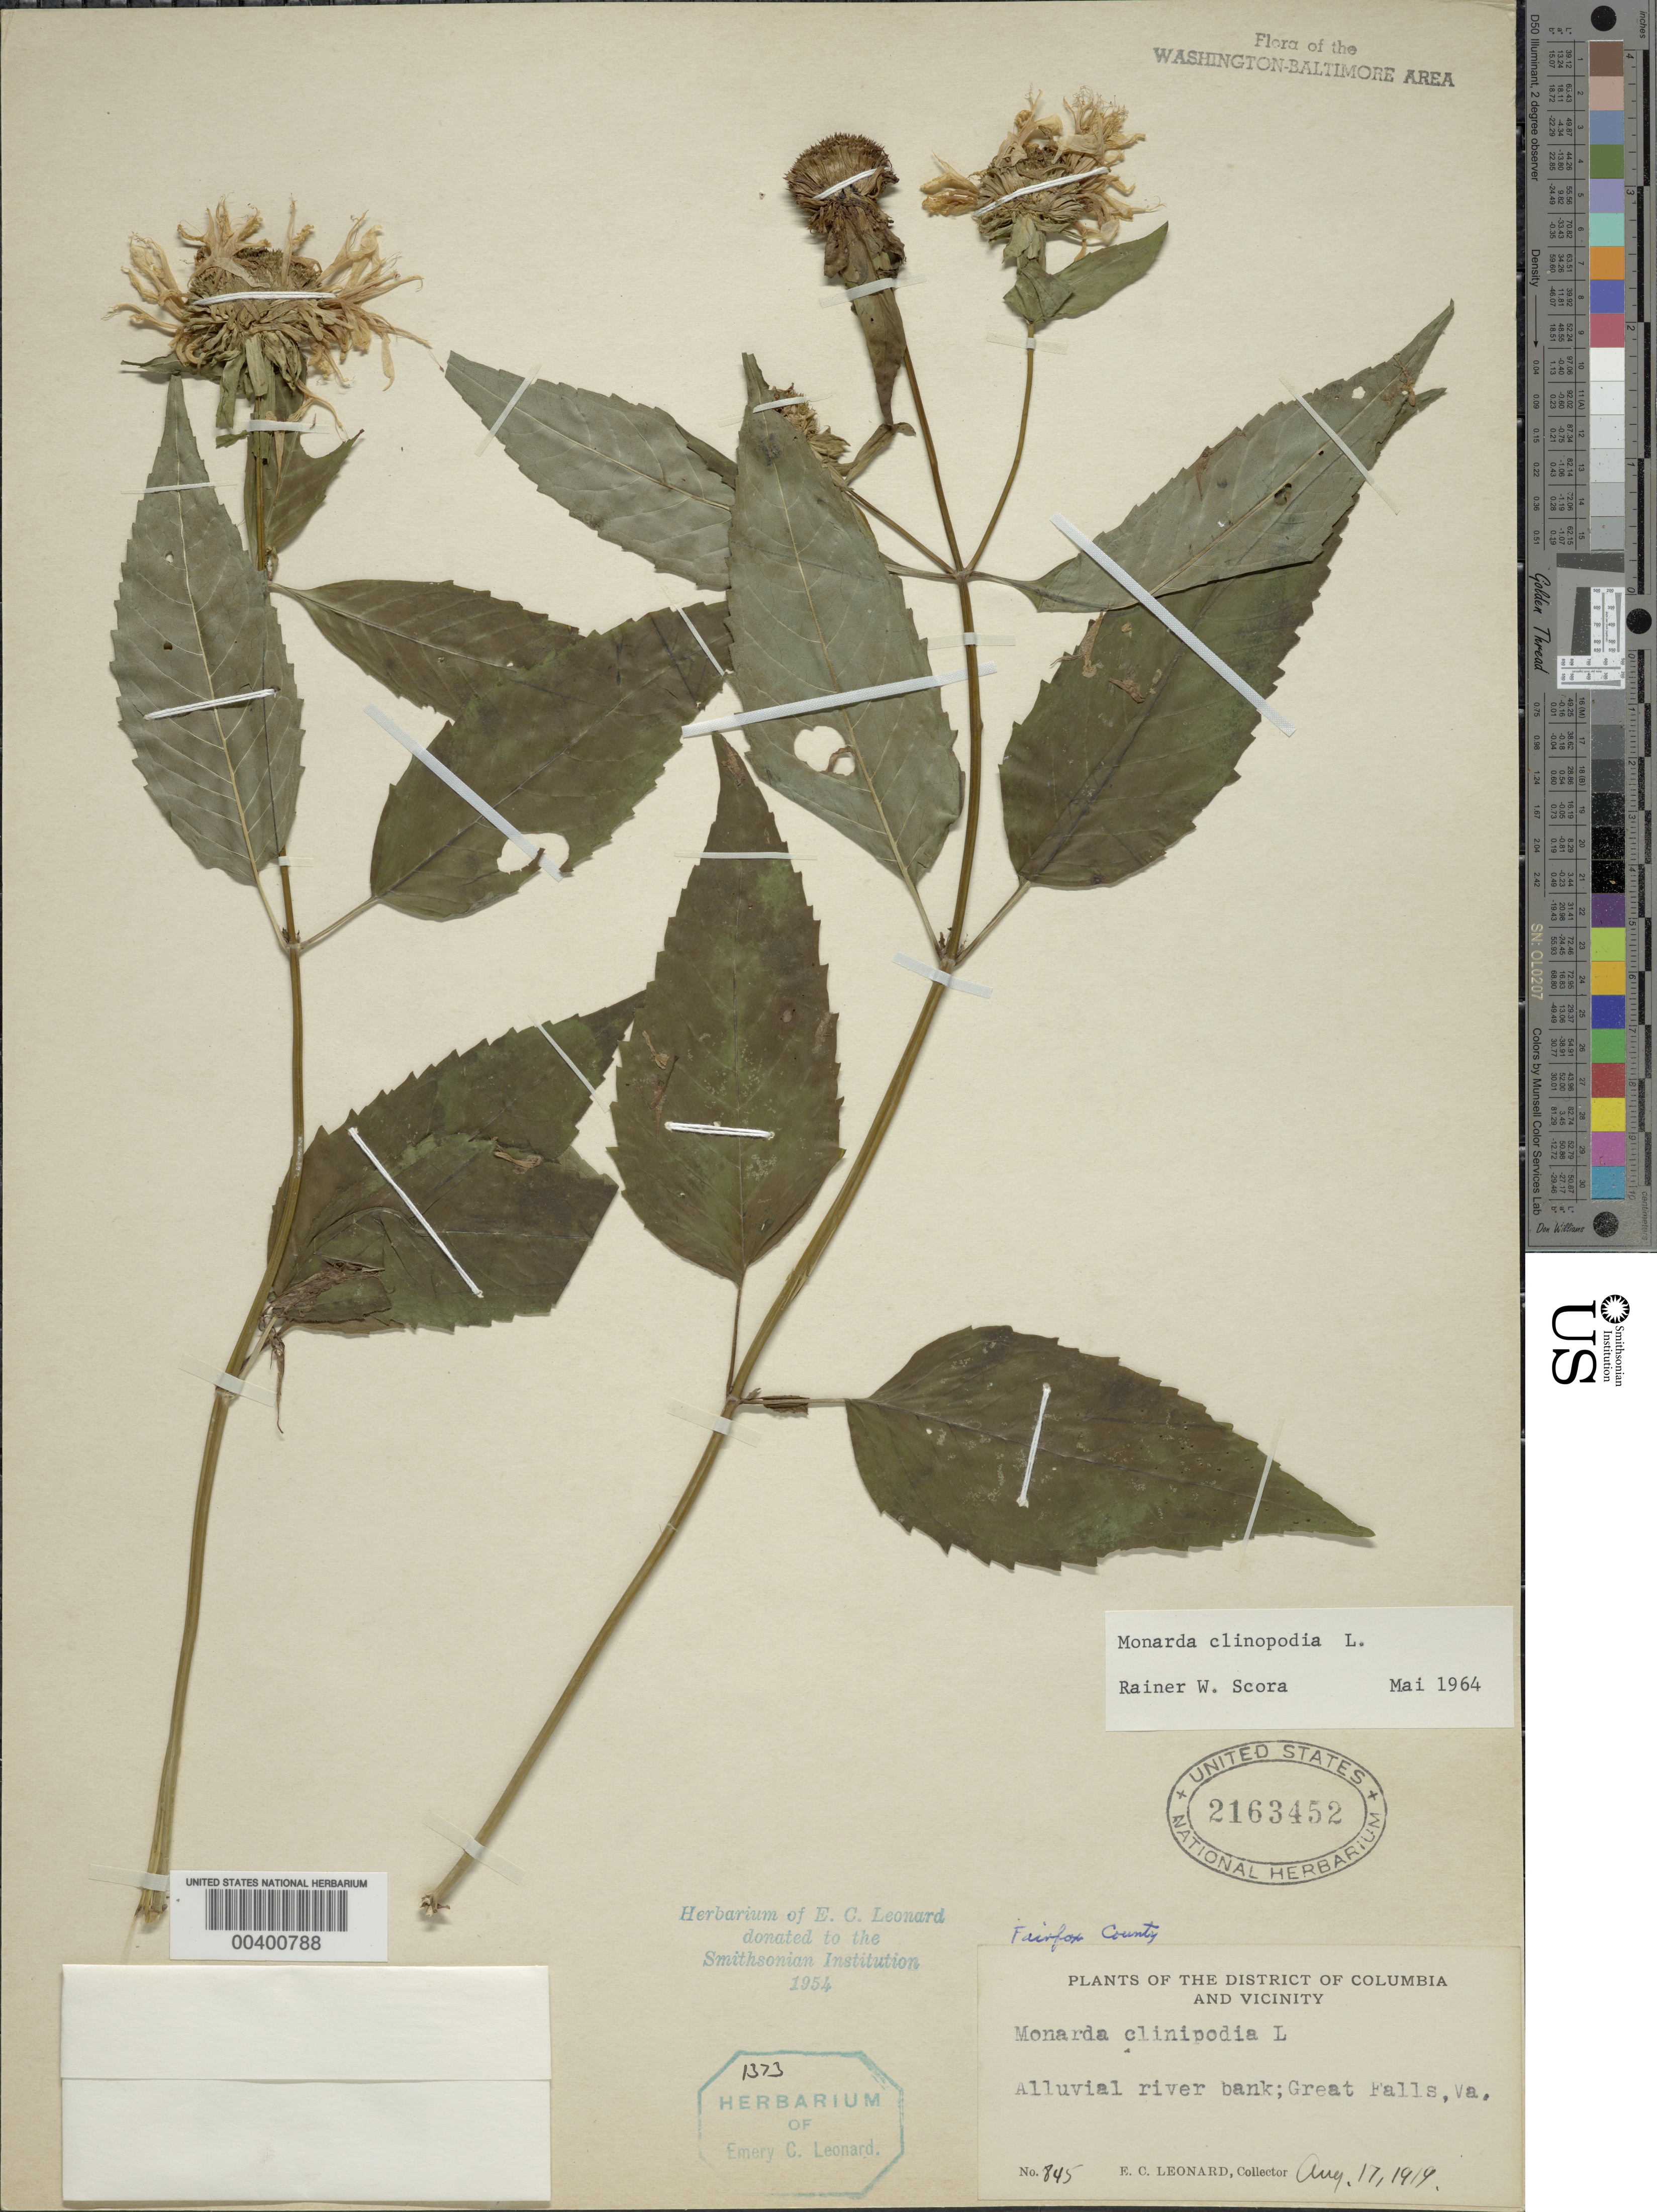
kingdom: Plantae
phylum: Tracheophyta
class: Magnoliopsida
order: Lamiales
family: Lamiaceae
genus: Monarda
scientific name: Monarda clinopodia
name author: L.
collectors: E. C. Leonard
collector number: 845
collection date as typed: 17 Aug 1919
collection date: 1919-08-17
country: United States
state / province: Virginia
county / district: Fairfax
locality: Great Falls C. and O. Canal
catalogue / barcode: US 2163452